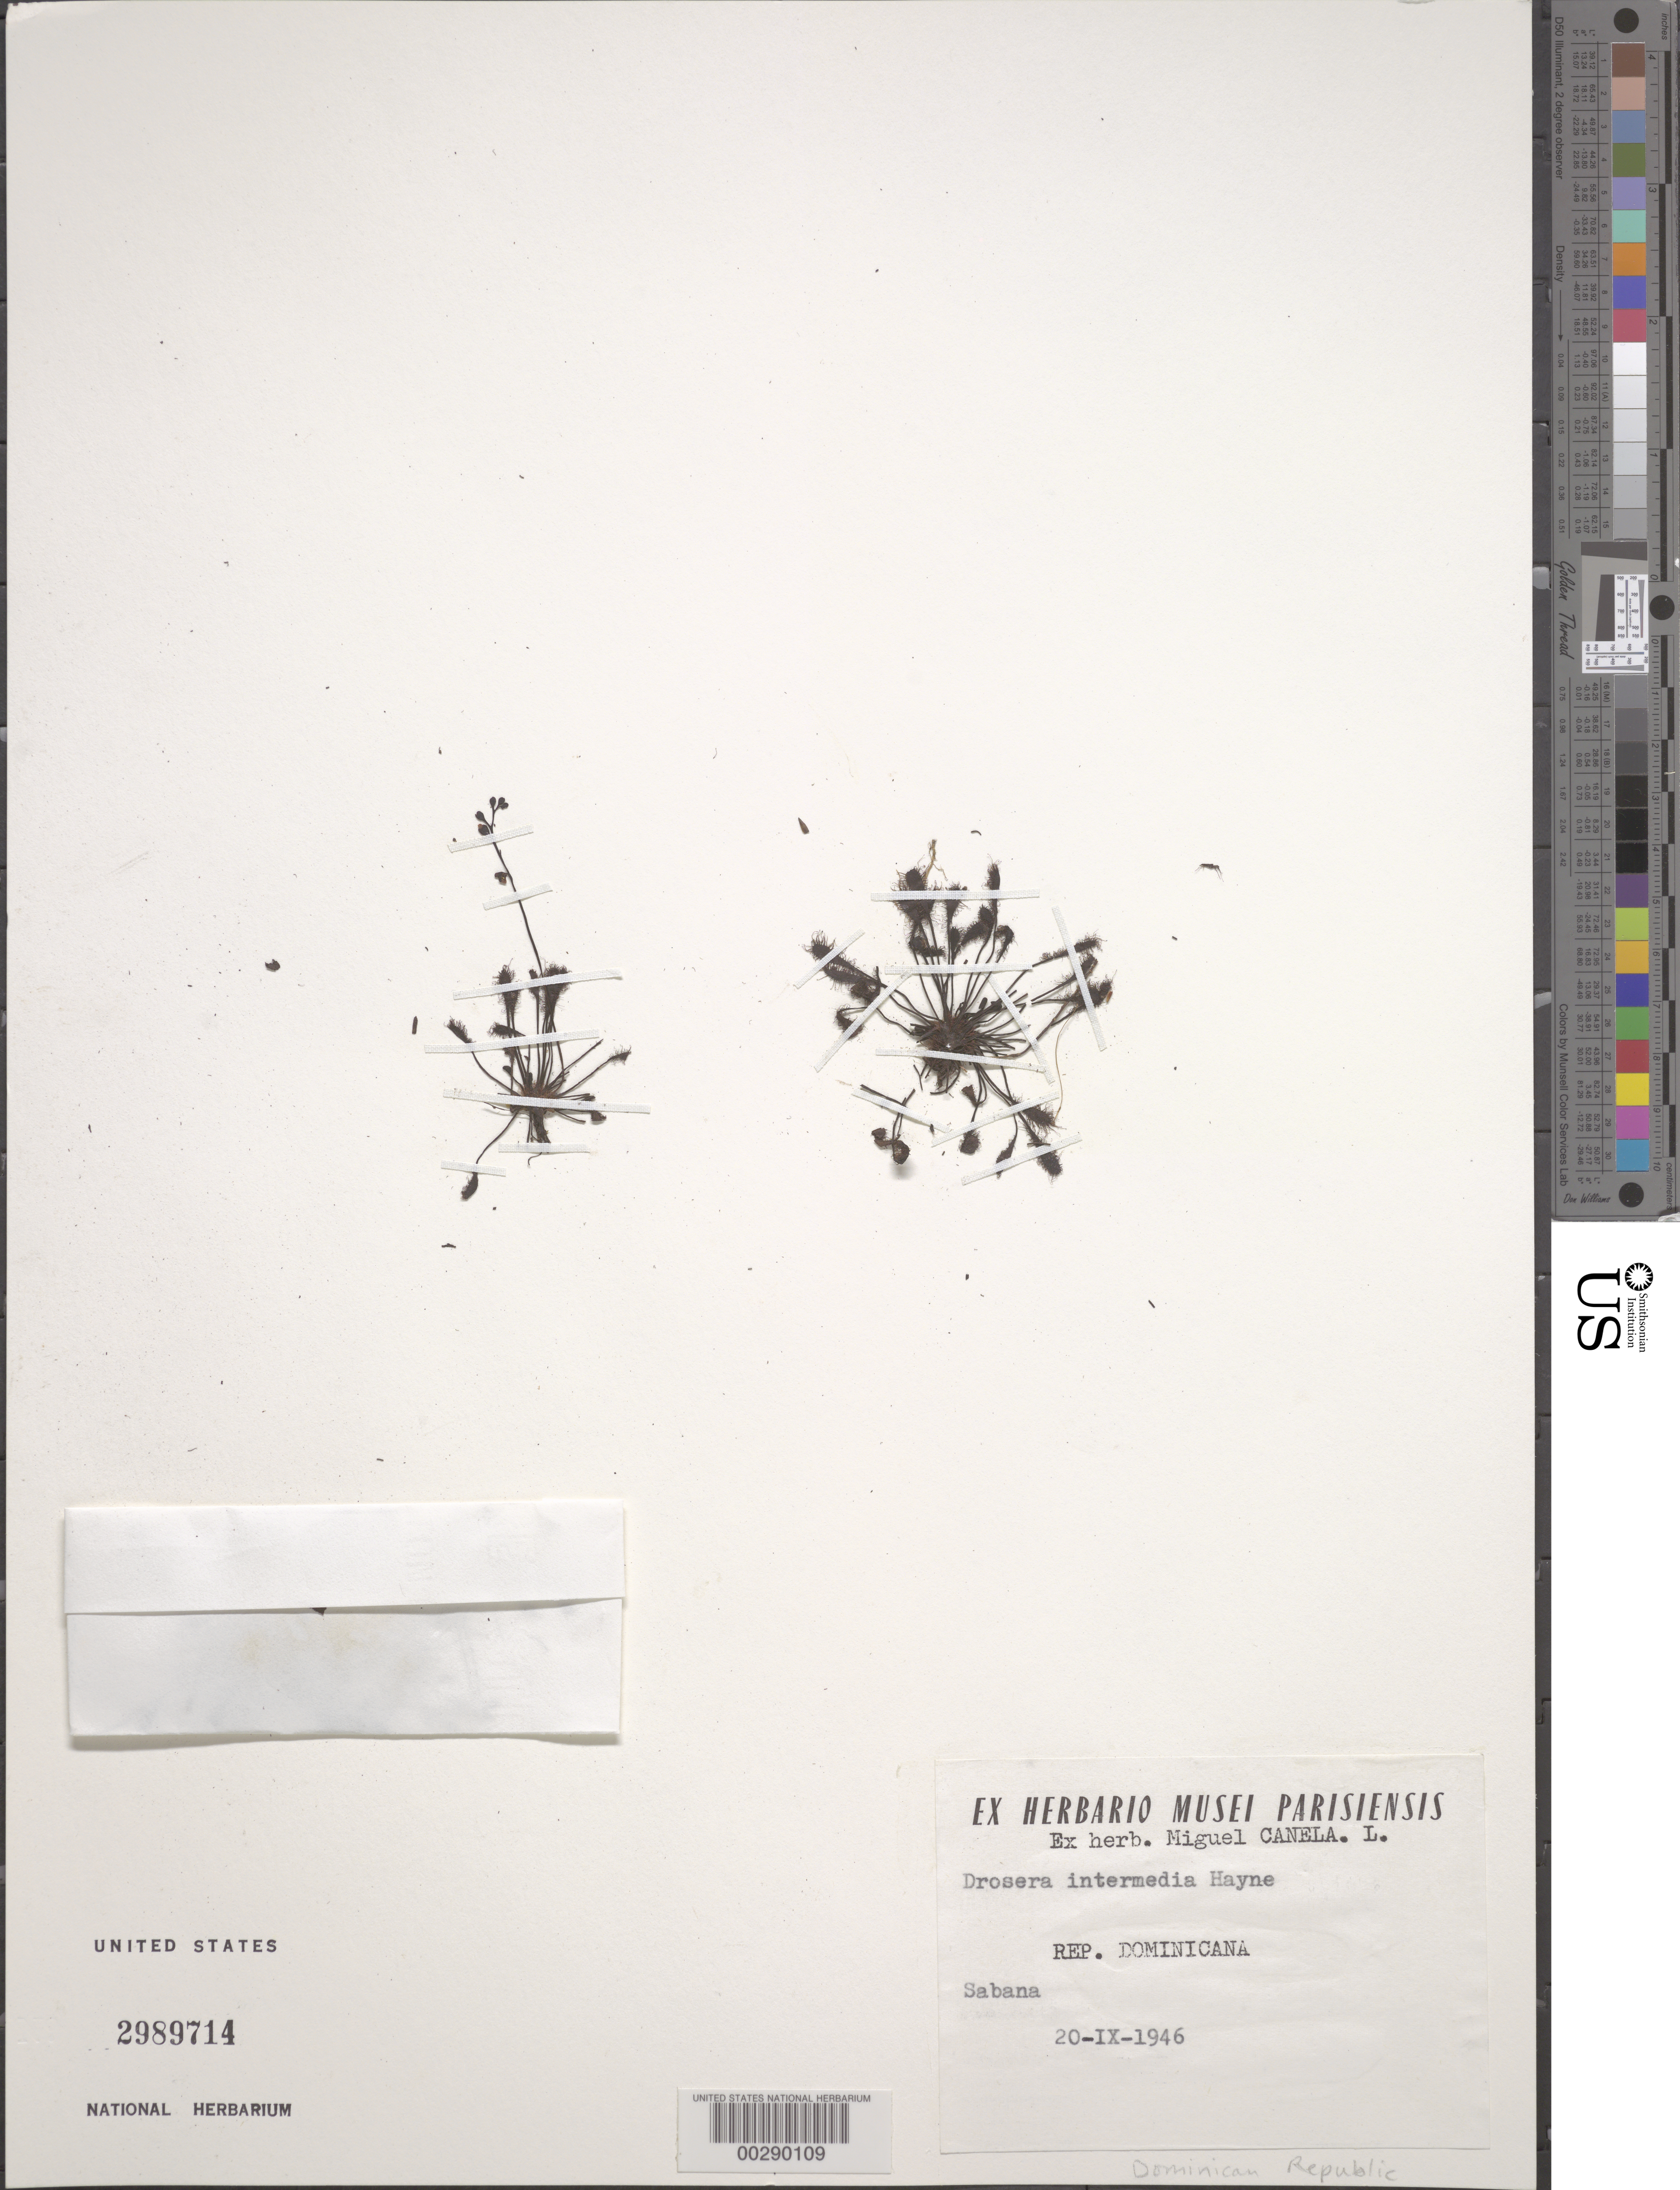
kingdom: Plantae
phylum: Tracheophyta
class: Magnoliopsida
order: Caryophyllales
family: Droseraceae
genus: Drosera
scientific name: Drosera intermedia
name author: Hayne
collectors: ex herb. M. Canela-L.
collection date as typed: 20 Sep 1946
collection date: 1946-09-20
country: Dominican Republic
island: Hispaniola Island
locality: Sabana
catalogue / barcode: US 2989714